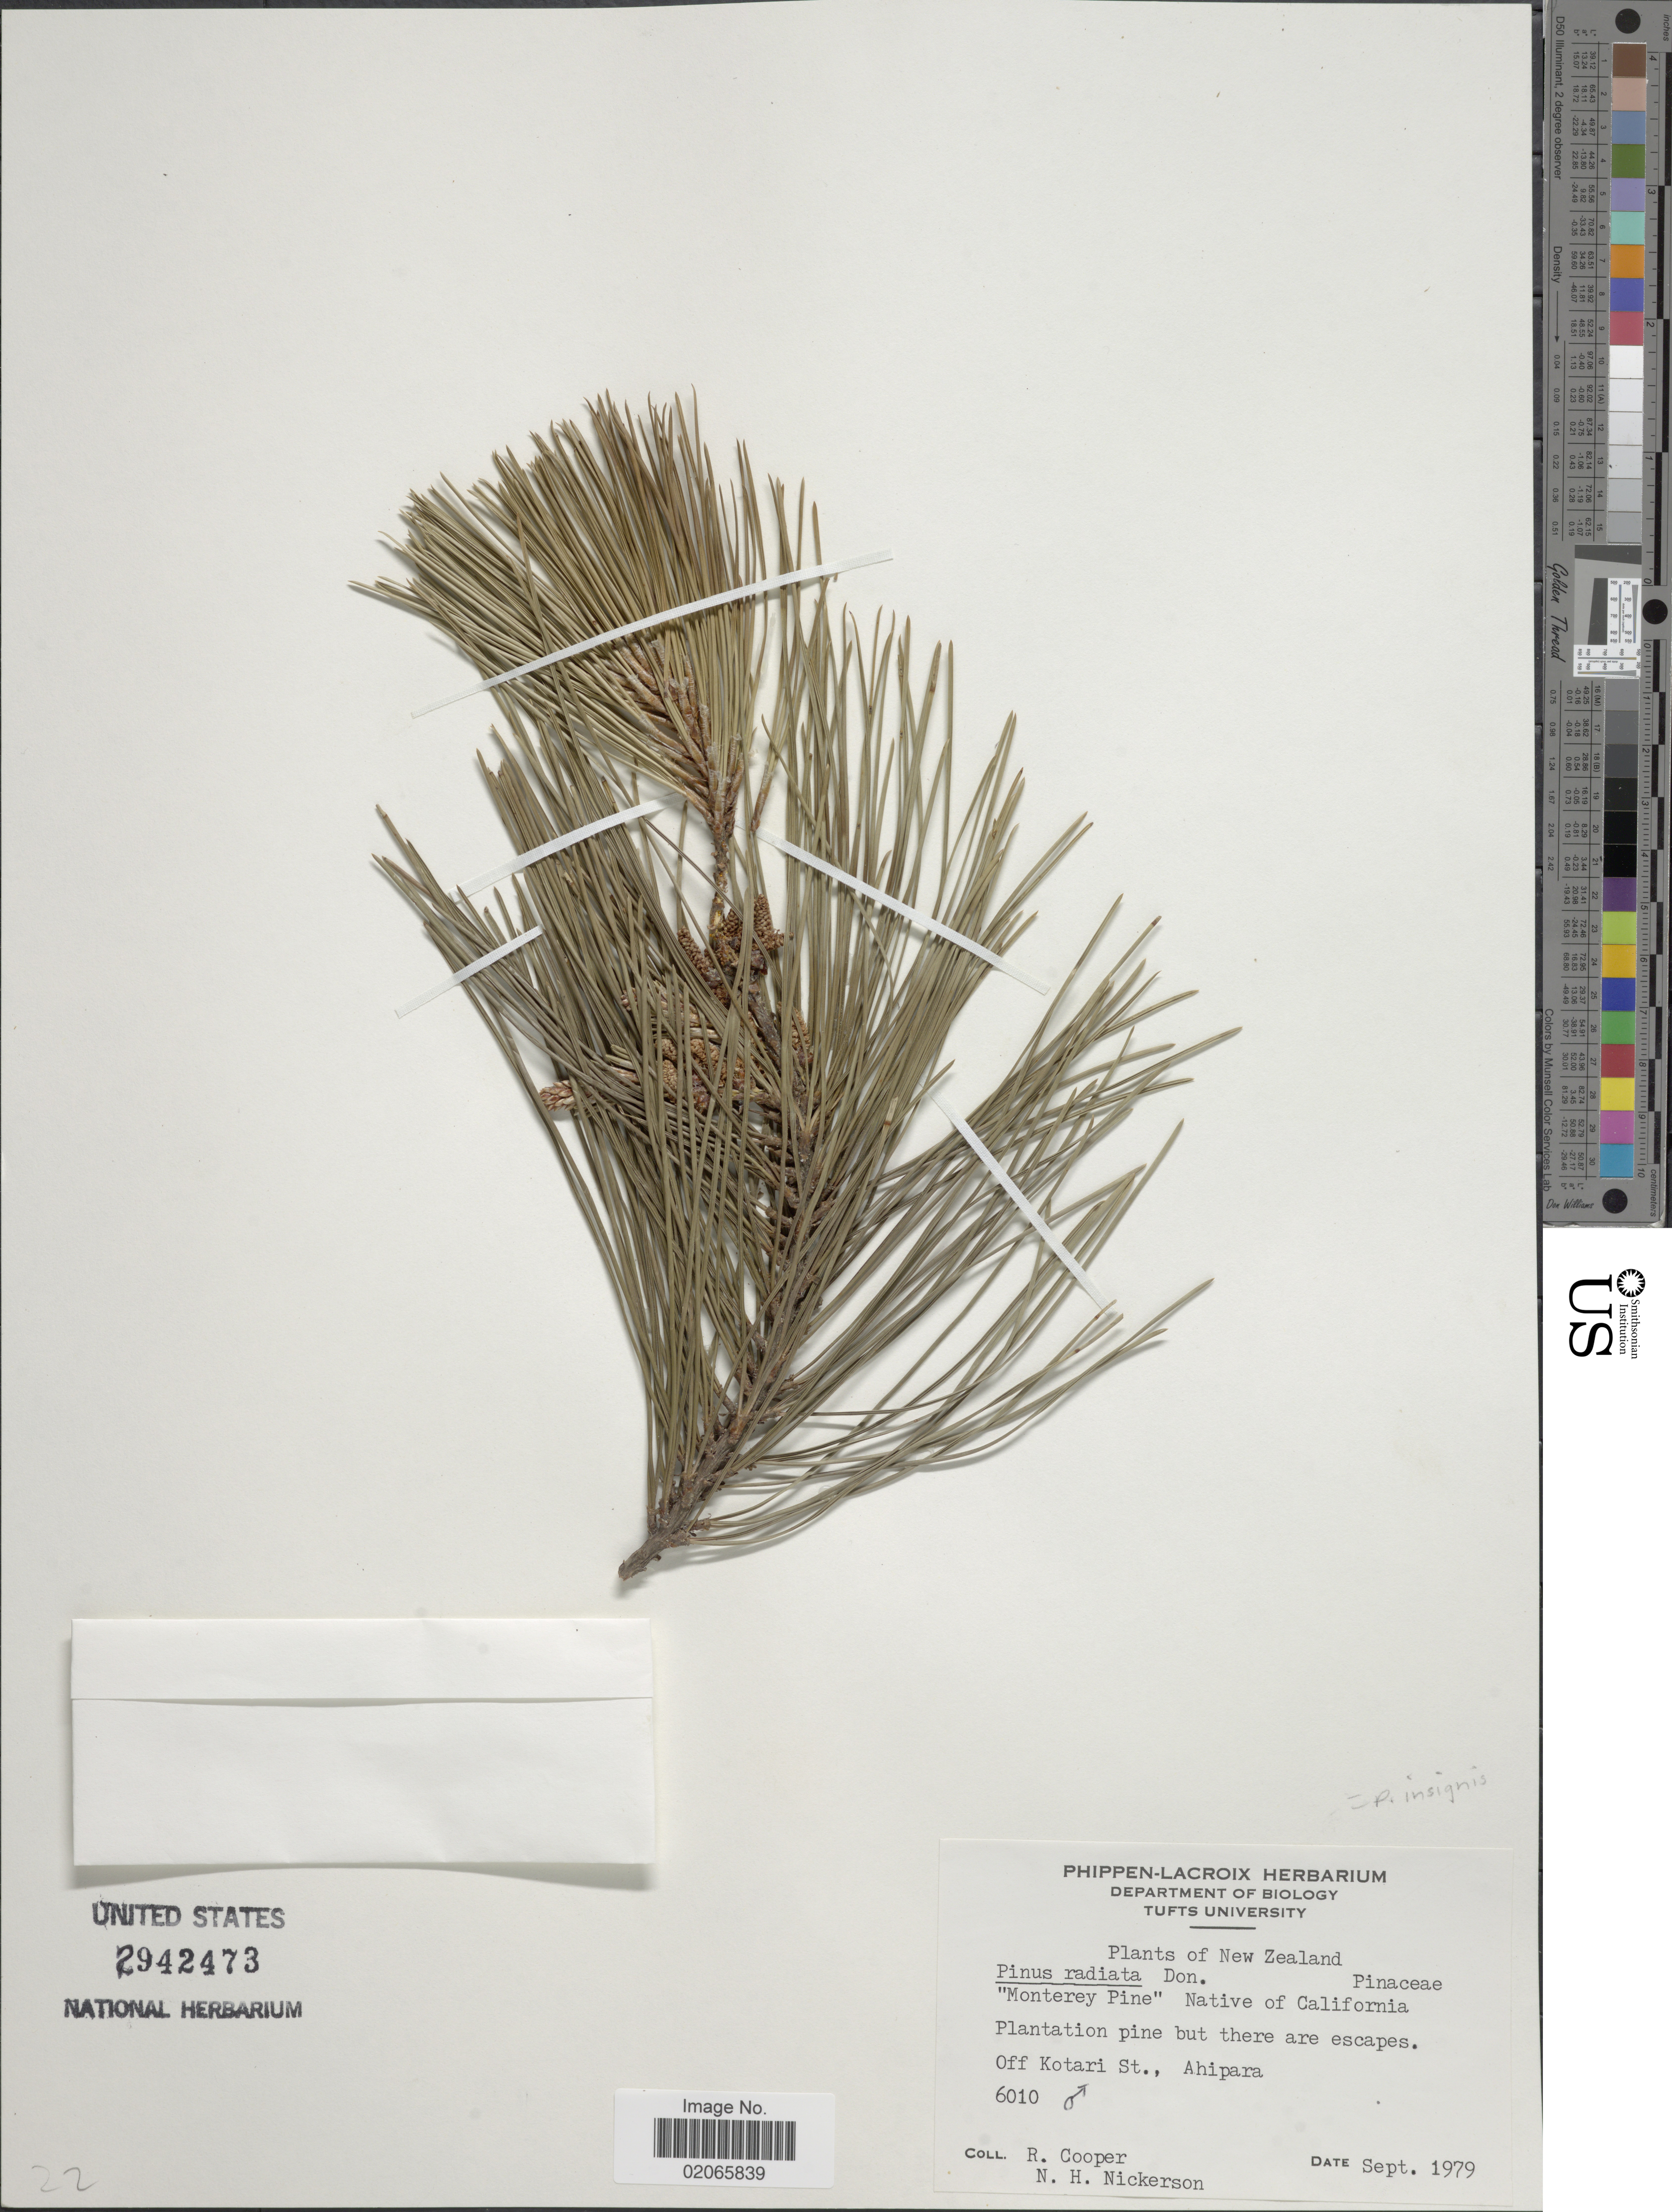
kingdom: Plantae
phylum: Tracheophyta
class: Pinopsida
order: Pinales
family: Pinaceae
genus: Pinus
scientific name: Pinus insignis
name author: Douglas ex Loudon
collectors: R. Cooper & N. Nickerson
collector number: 6010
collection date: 1979-09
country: New Zealand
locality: Native of California. plantation pine but there are escapes. Off Kotari St., Ahipara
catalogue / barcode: US 2942473